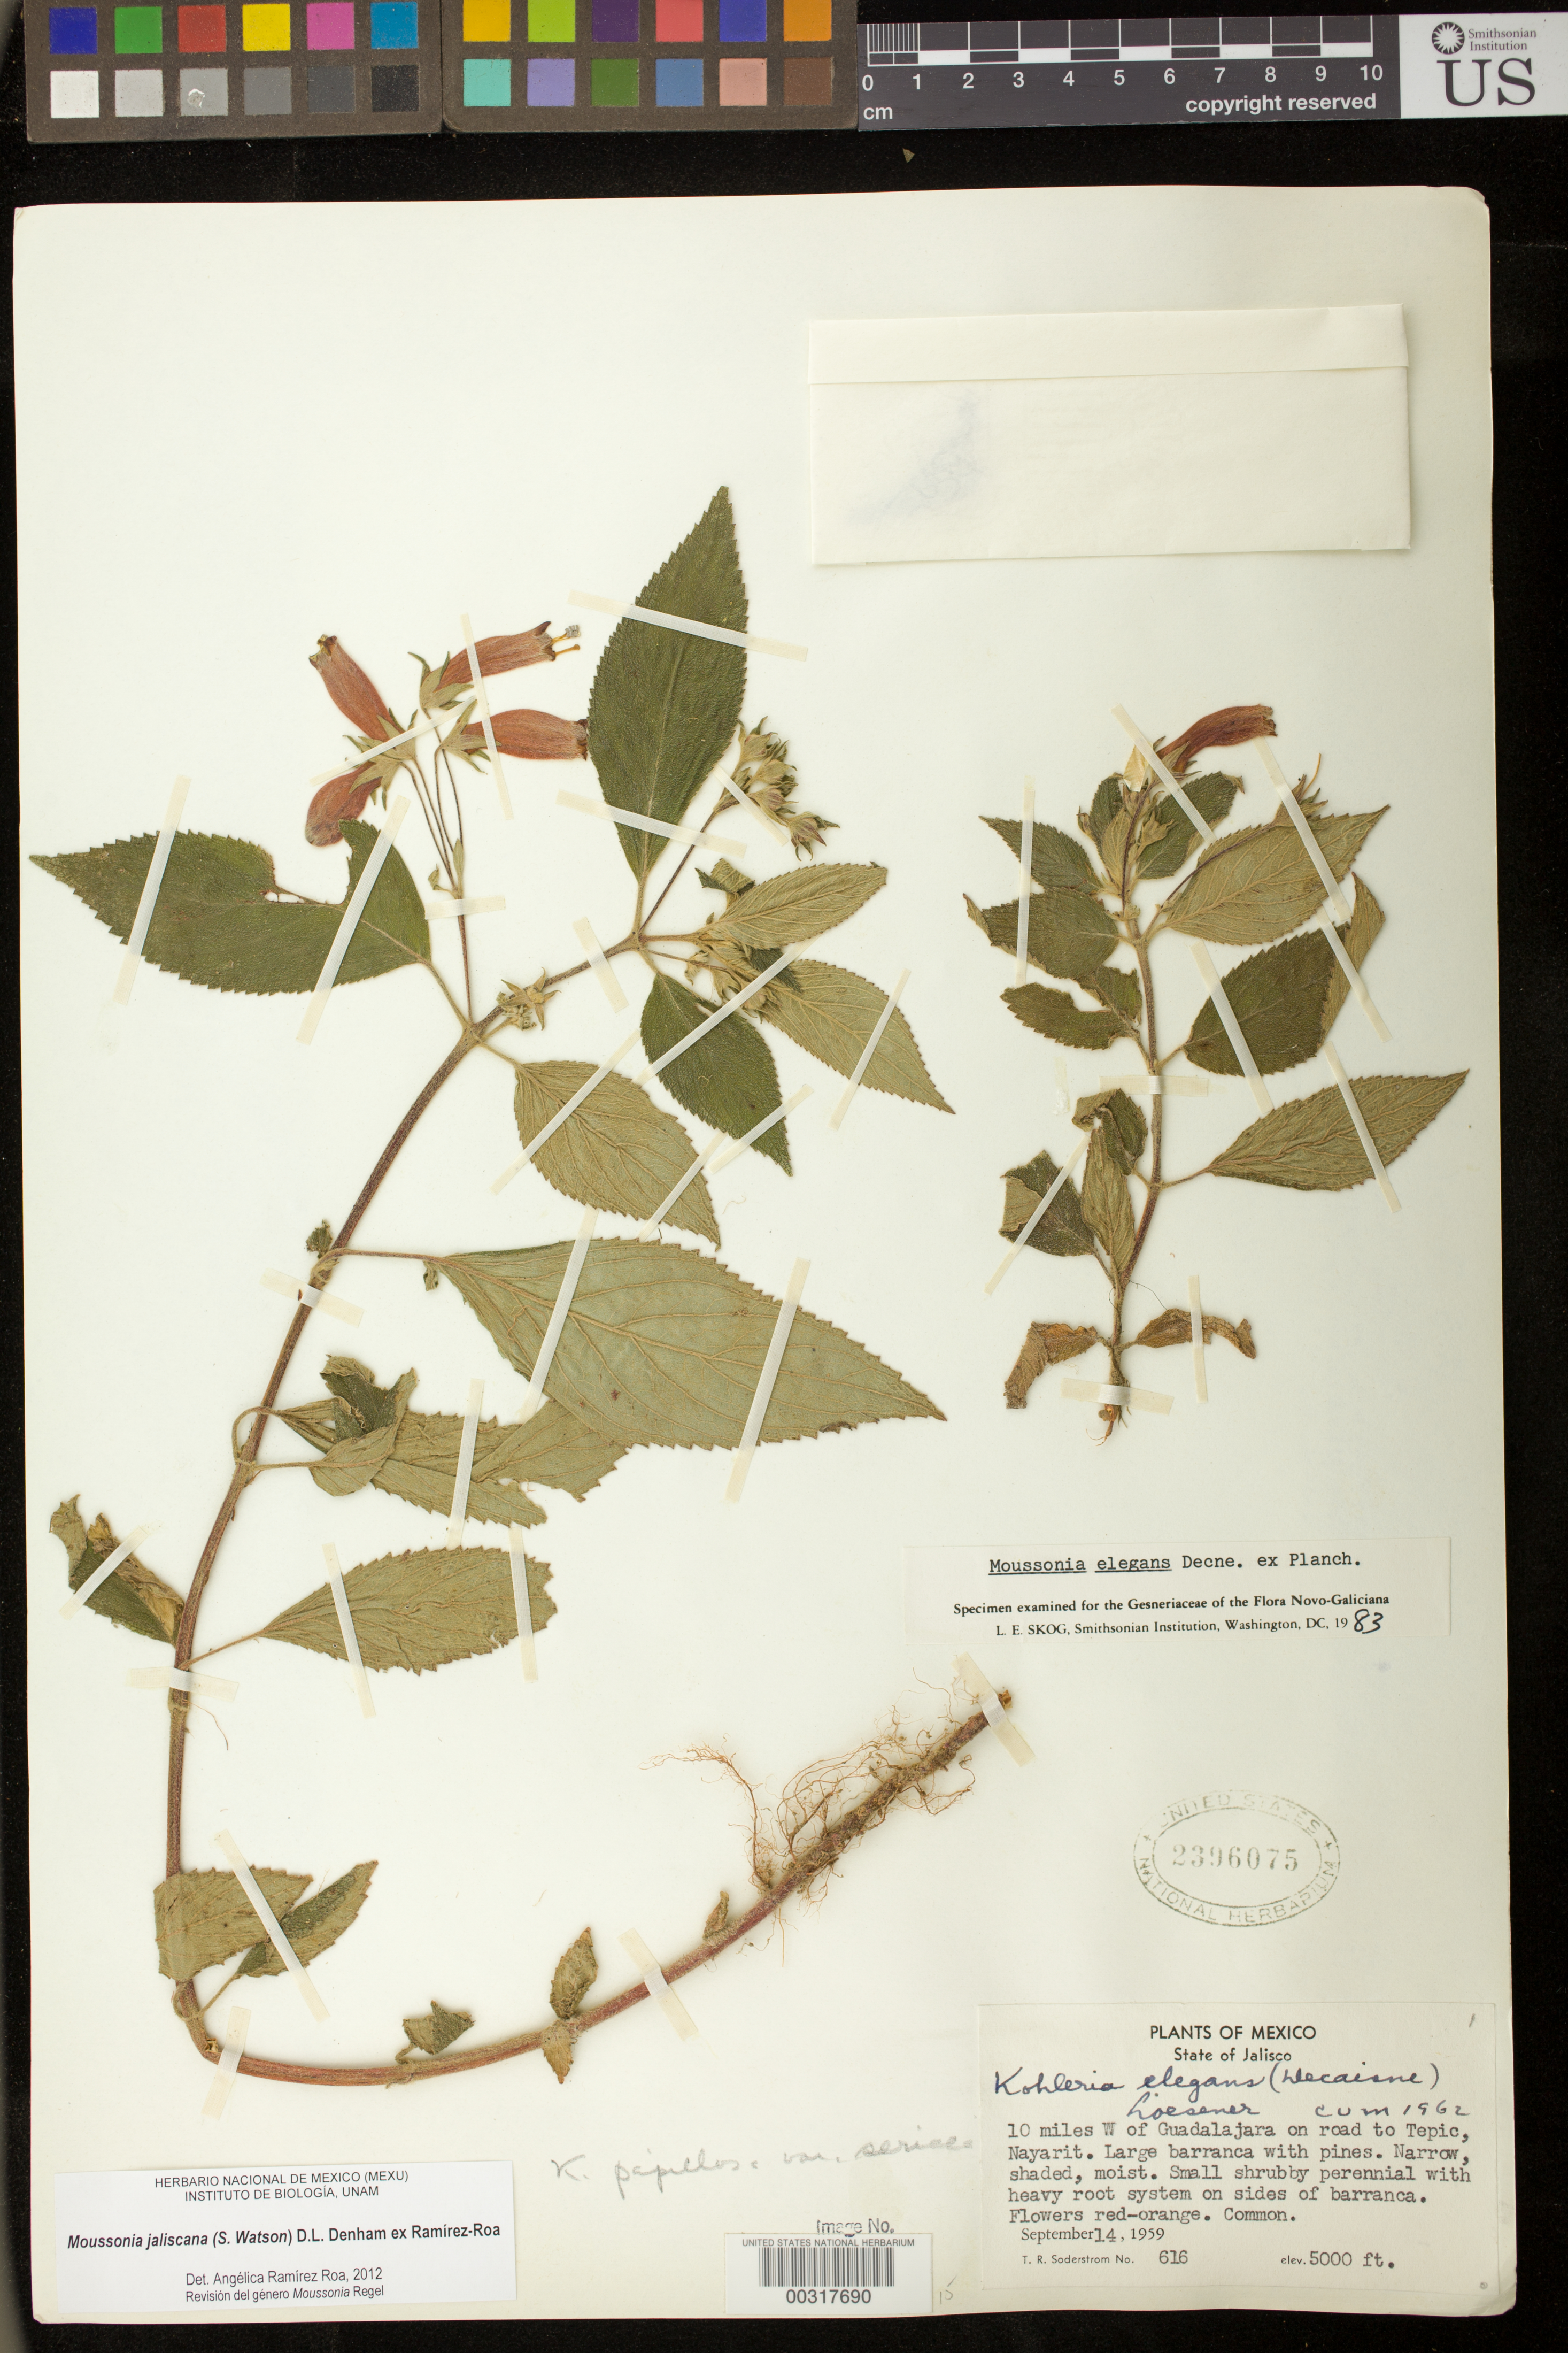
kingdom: Plantae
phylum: Tracheophyta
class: Magnoliopsida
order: Lamiales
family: Gesneriaceae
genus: Moussonia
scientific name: Moussonia jaliscana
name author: (S. Watson) D.L. Denham ex Ram.-Roa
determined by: Ramírez-Roa, A.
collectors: T. R. Soderstrom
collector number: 616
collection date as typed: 14 Sep 1959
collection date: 1959-09-14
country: Mexico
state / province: Jalisco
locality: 10 mi W of Guadalajara on road to Tepic, Nayarit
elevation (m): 1524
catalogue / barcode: US 2396075